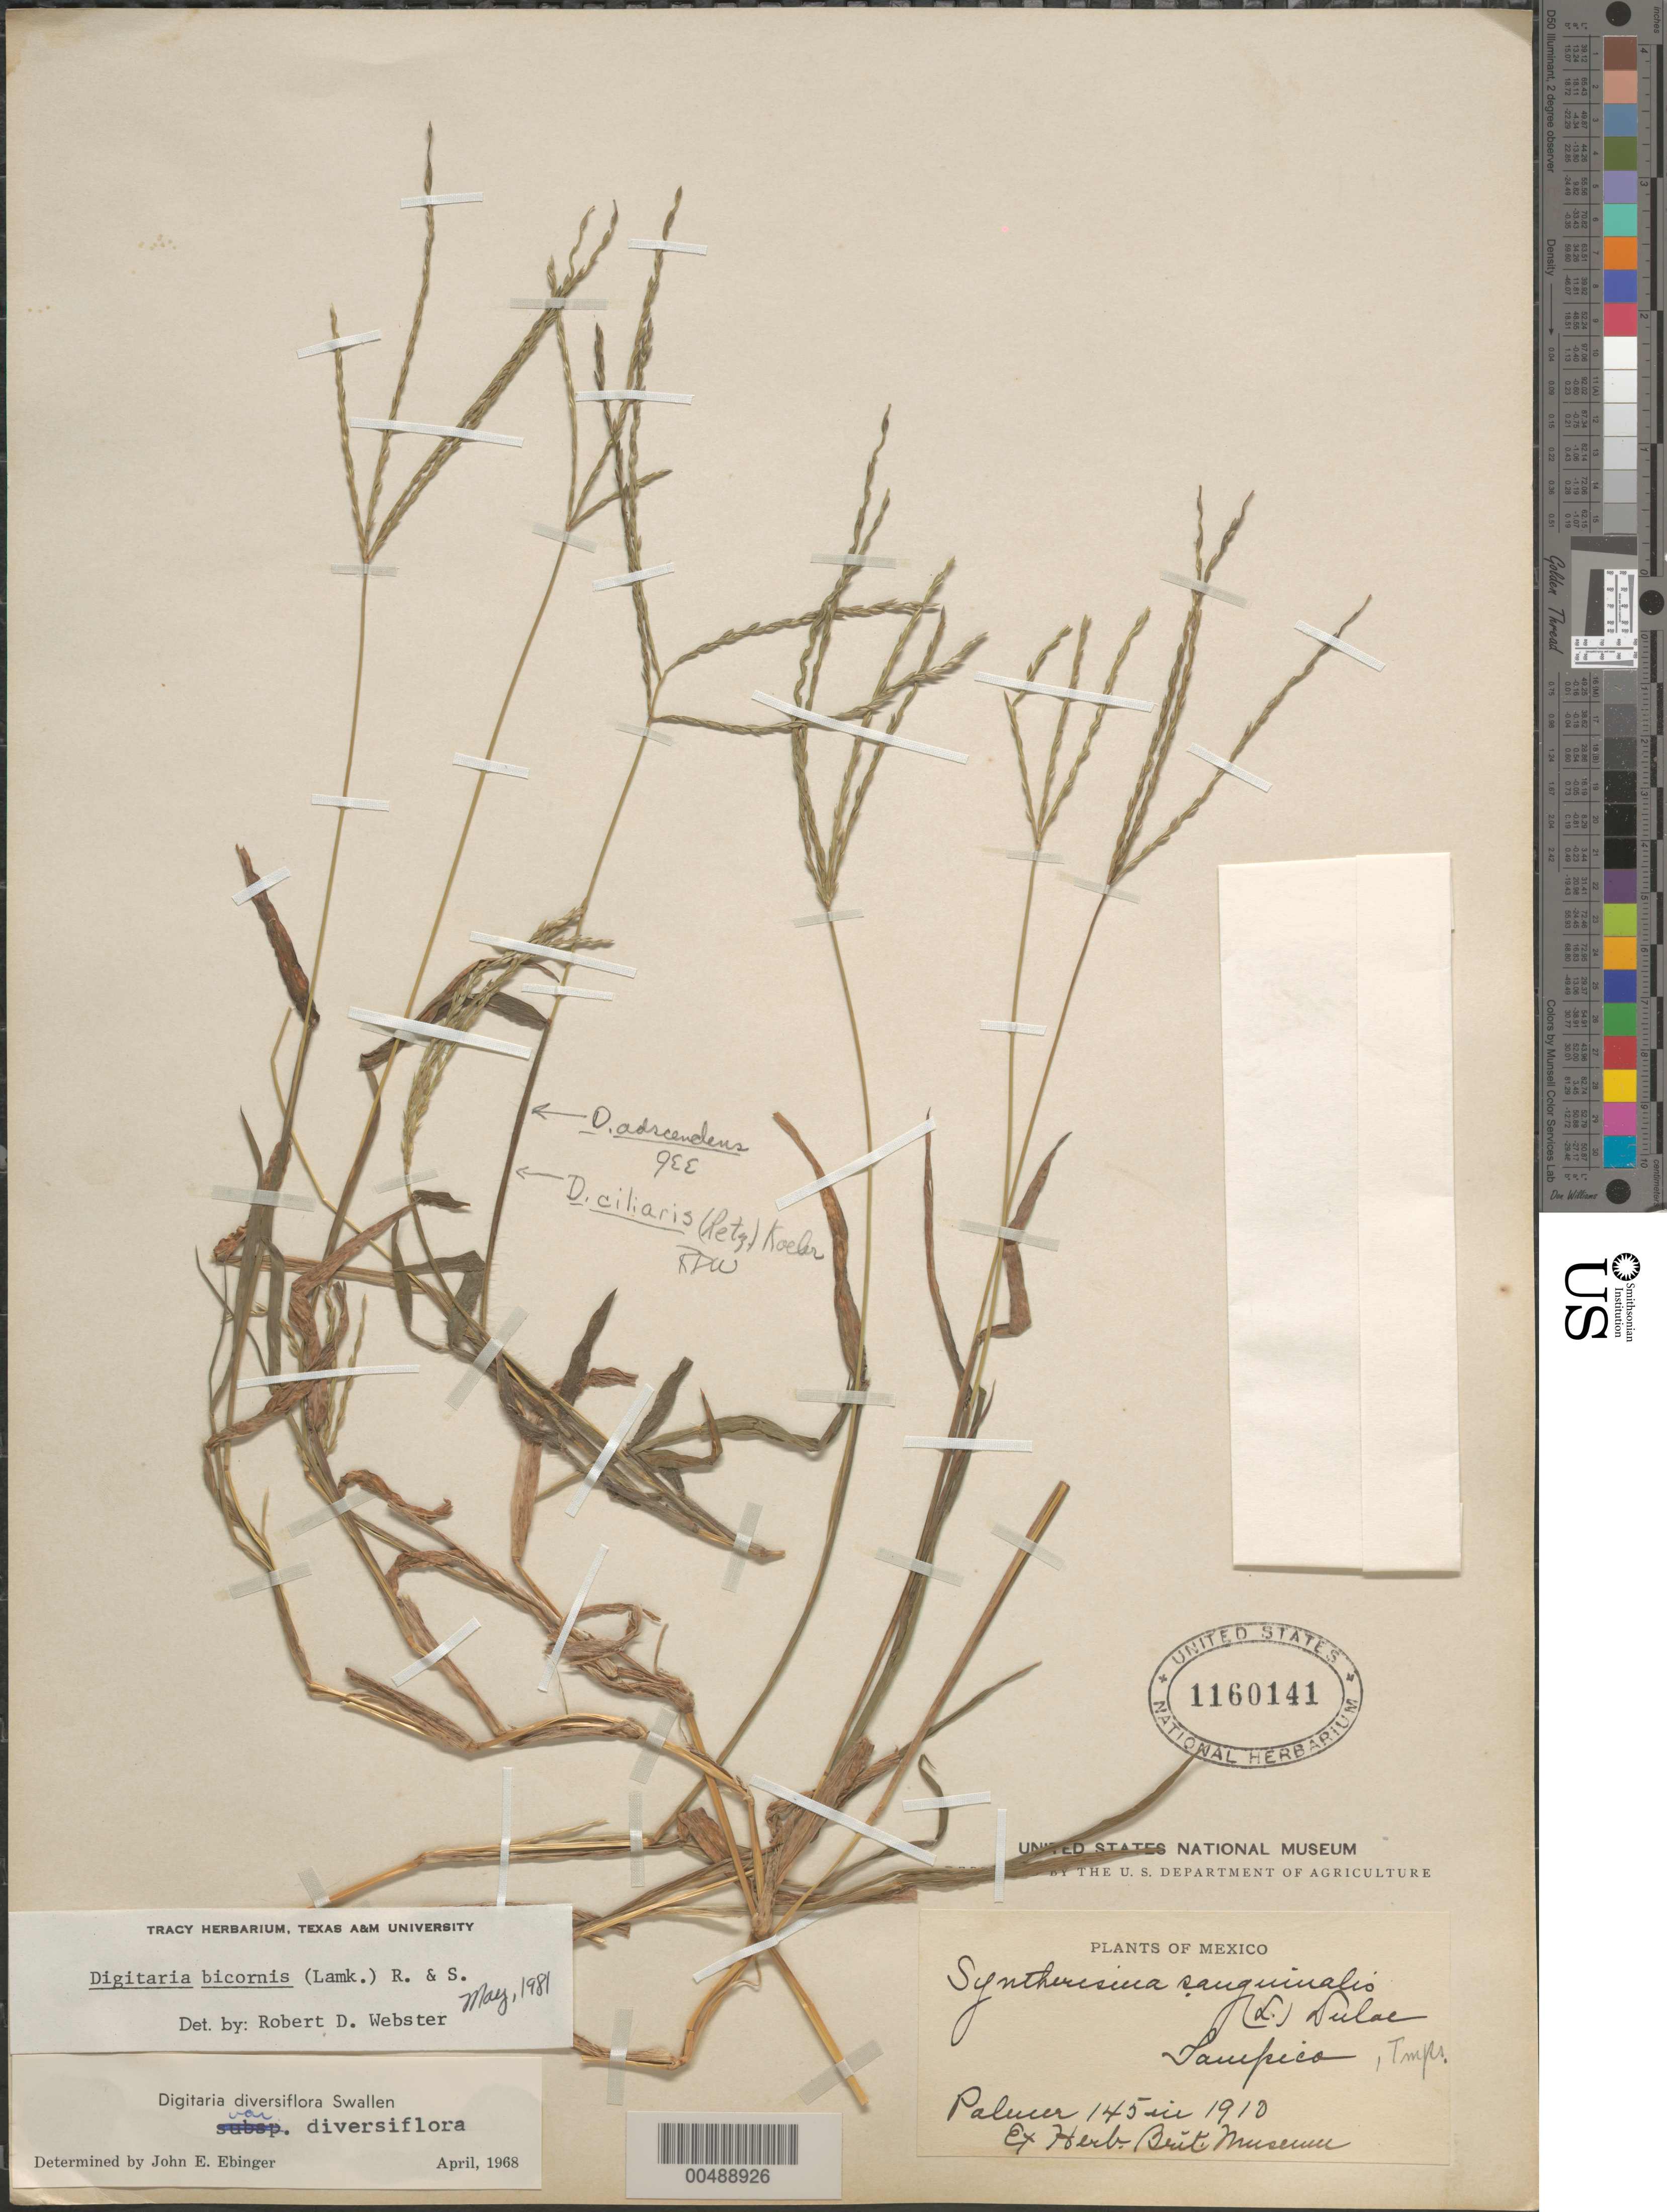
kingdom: Plantae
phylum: Tracheophyta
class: Liliopsida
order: Poales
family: Poaceae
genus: Digitaria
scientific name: Digitaria bicornis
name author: (Lam.) Roem. & Schult.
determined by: Webster, Robert D.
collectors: E. Palmer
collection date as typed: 1910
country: Mexico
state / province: Tamaulipas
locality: Tampico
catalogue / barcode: US 1160141